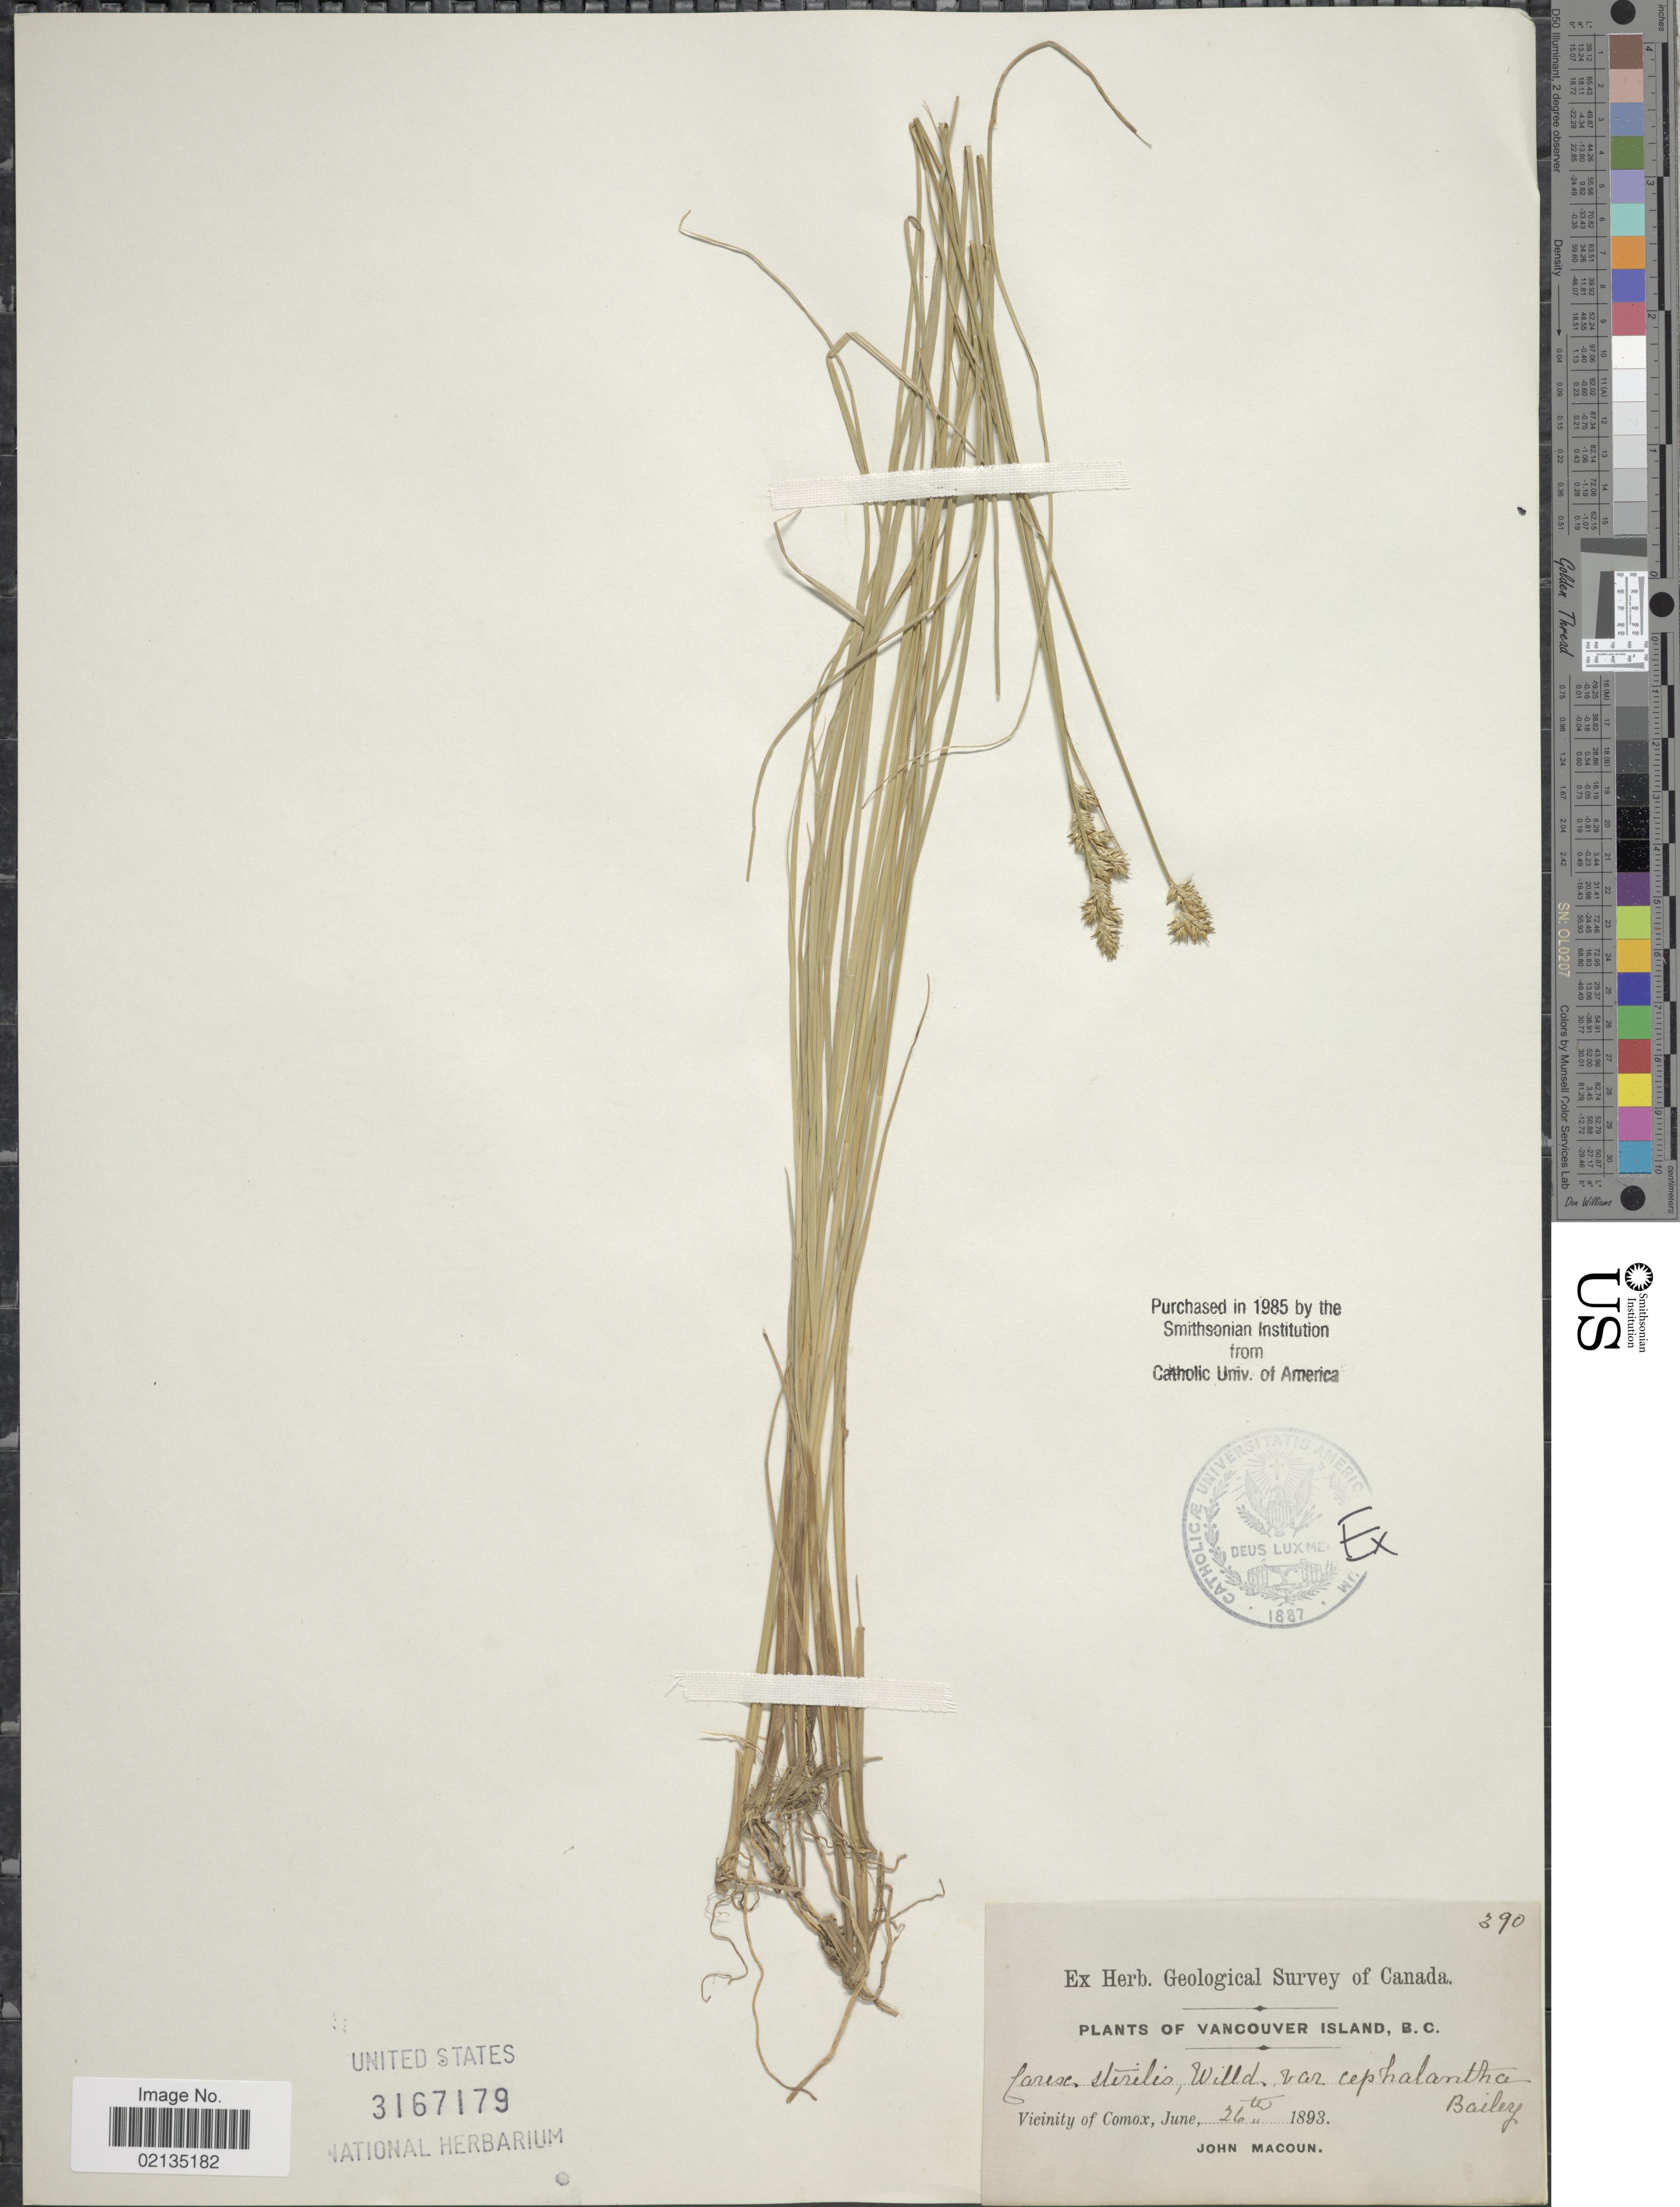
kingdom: Plantae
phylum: Tracheophyta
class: Liliopsida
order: Poales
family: Cyperaceae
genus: Carex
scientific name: Carex sterilis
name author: Willd.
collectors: J. Macoun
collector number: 390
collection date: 1893-06-26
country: Canada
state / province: British Columbia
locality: Vicinity of Comox. Vancouver Island, B.C.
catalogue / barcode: US 3167179